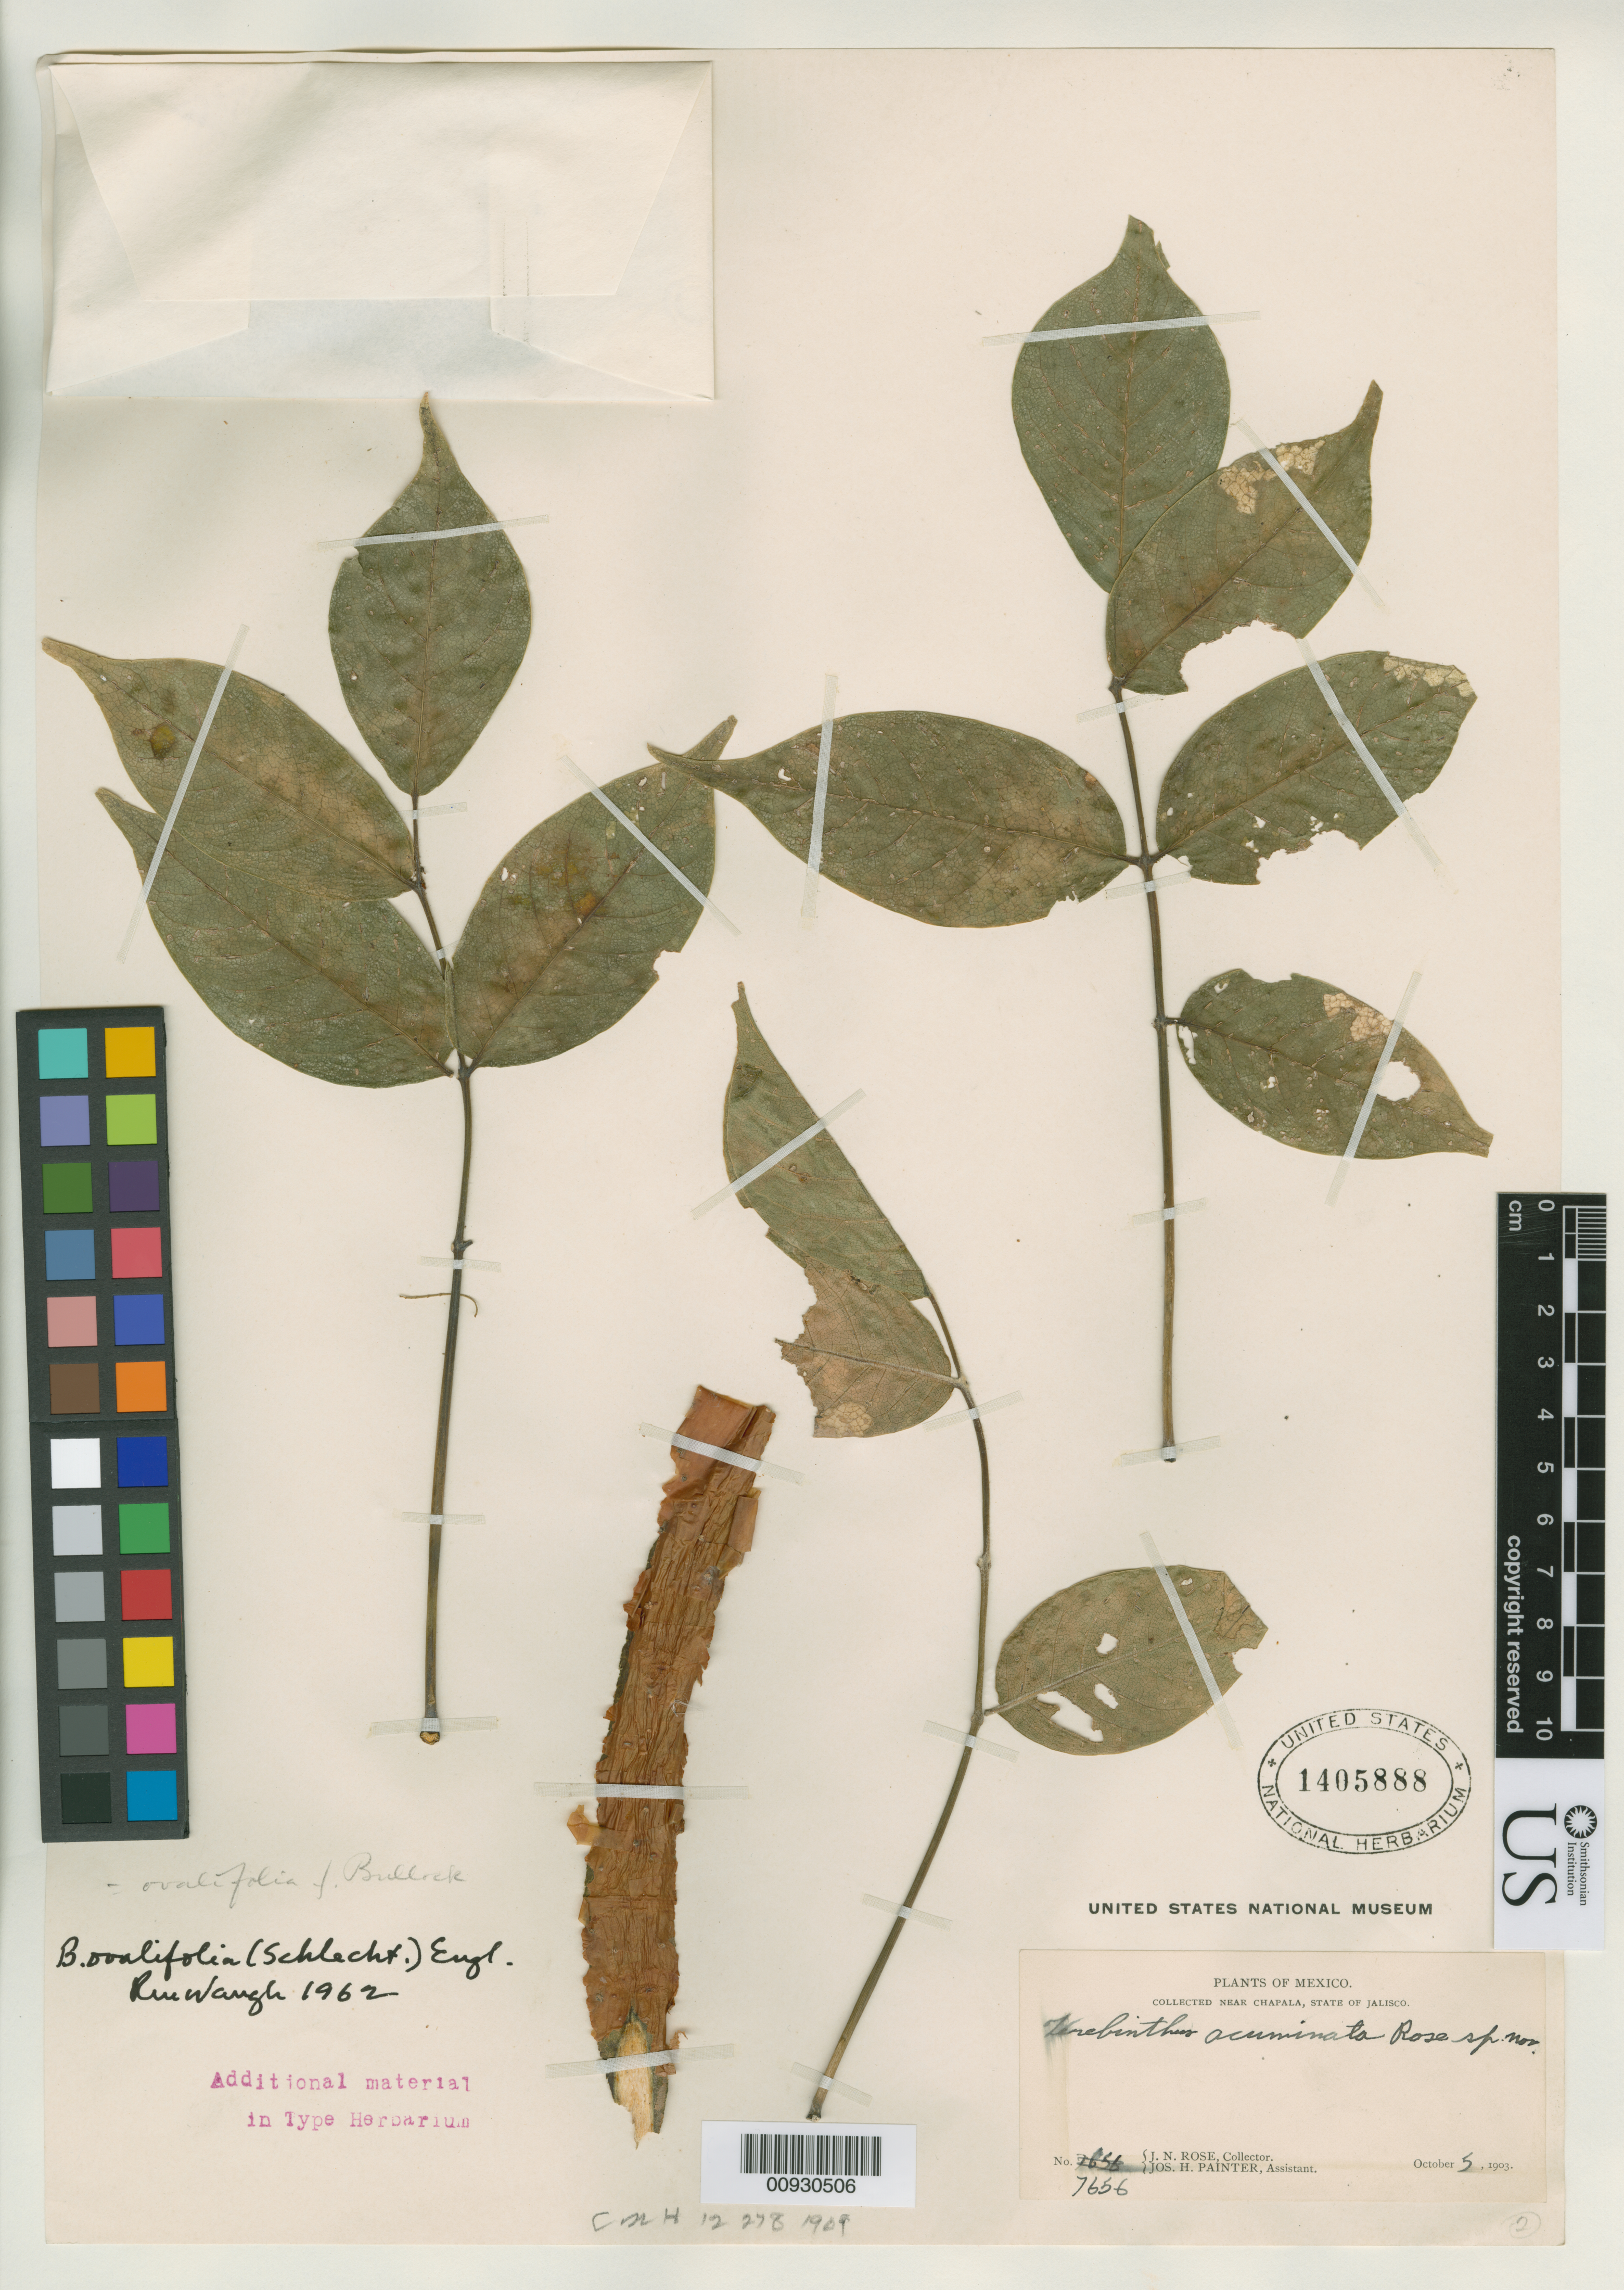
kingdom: Plantae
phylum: Tracheophyta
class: Magnoliopsida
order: Sapindales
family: Burseraceae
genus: Terebinthus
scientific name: Terebinthus acuminata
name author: Rose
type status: Isotype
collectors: J. N. Rose & J. H. Painter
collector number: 7656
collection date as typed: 05 Oct 1903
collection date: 1903-10-05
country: Mexico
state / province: Jalisco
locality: Near Chapala.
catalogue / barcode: US 1405888